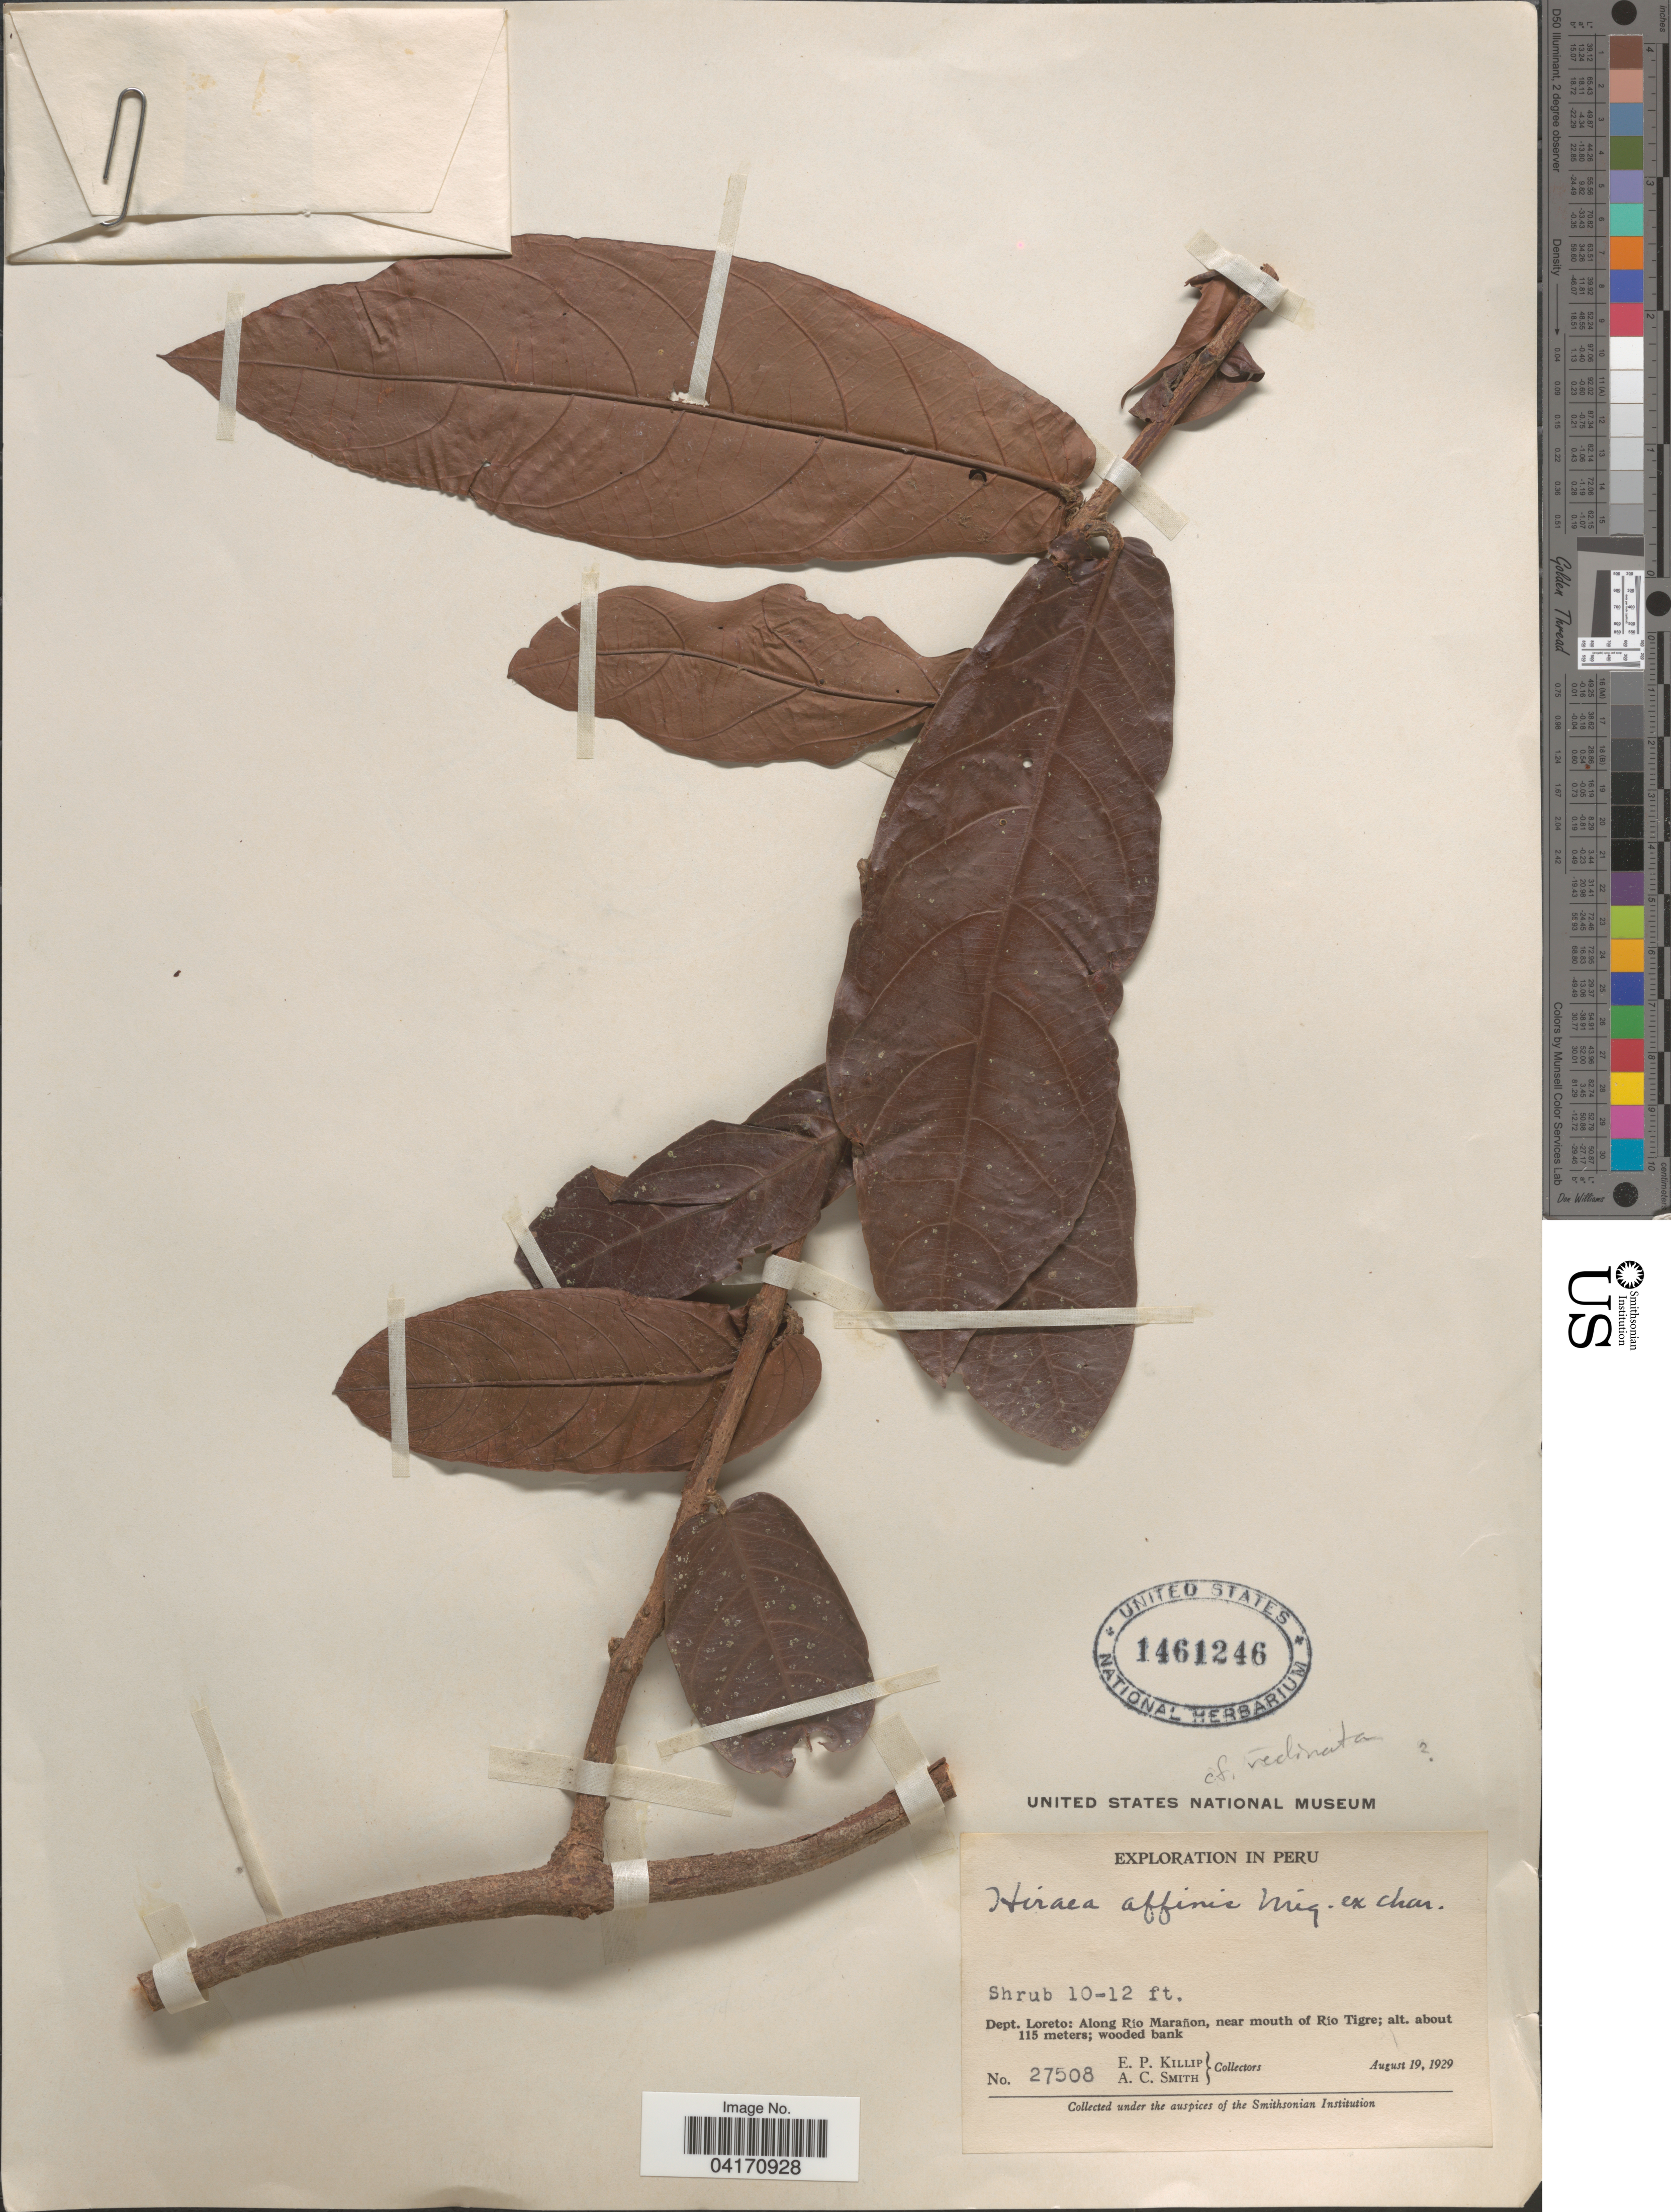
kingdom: Plantae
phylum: Tracheophyta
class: Magnoliopsida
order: Malpighiales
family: Malpighiaceae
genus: Hiraea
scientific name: Hiraea affinis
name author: Miq.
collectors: E. P. Killip & A. C. Smith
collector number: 27508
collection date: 1929-08-19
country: Peru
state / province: Loreto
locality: Exploration in Peru. Dept. Loreto: Along Río Marañon, near mouth of Río Tigre.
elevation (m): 115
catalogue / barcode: US 1461246